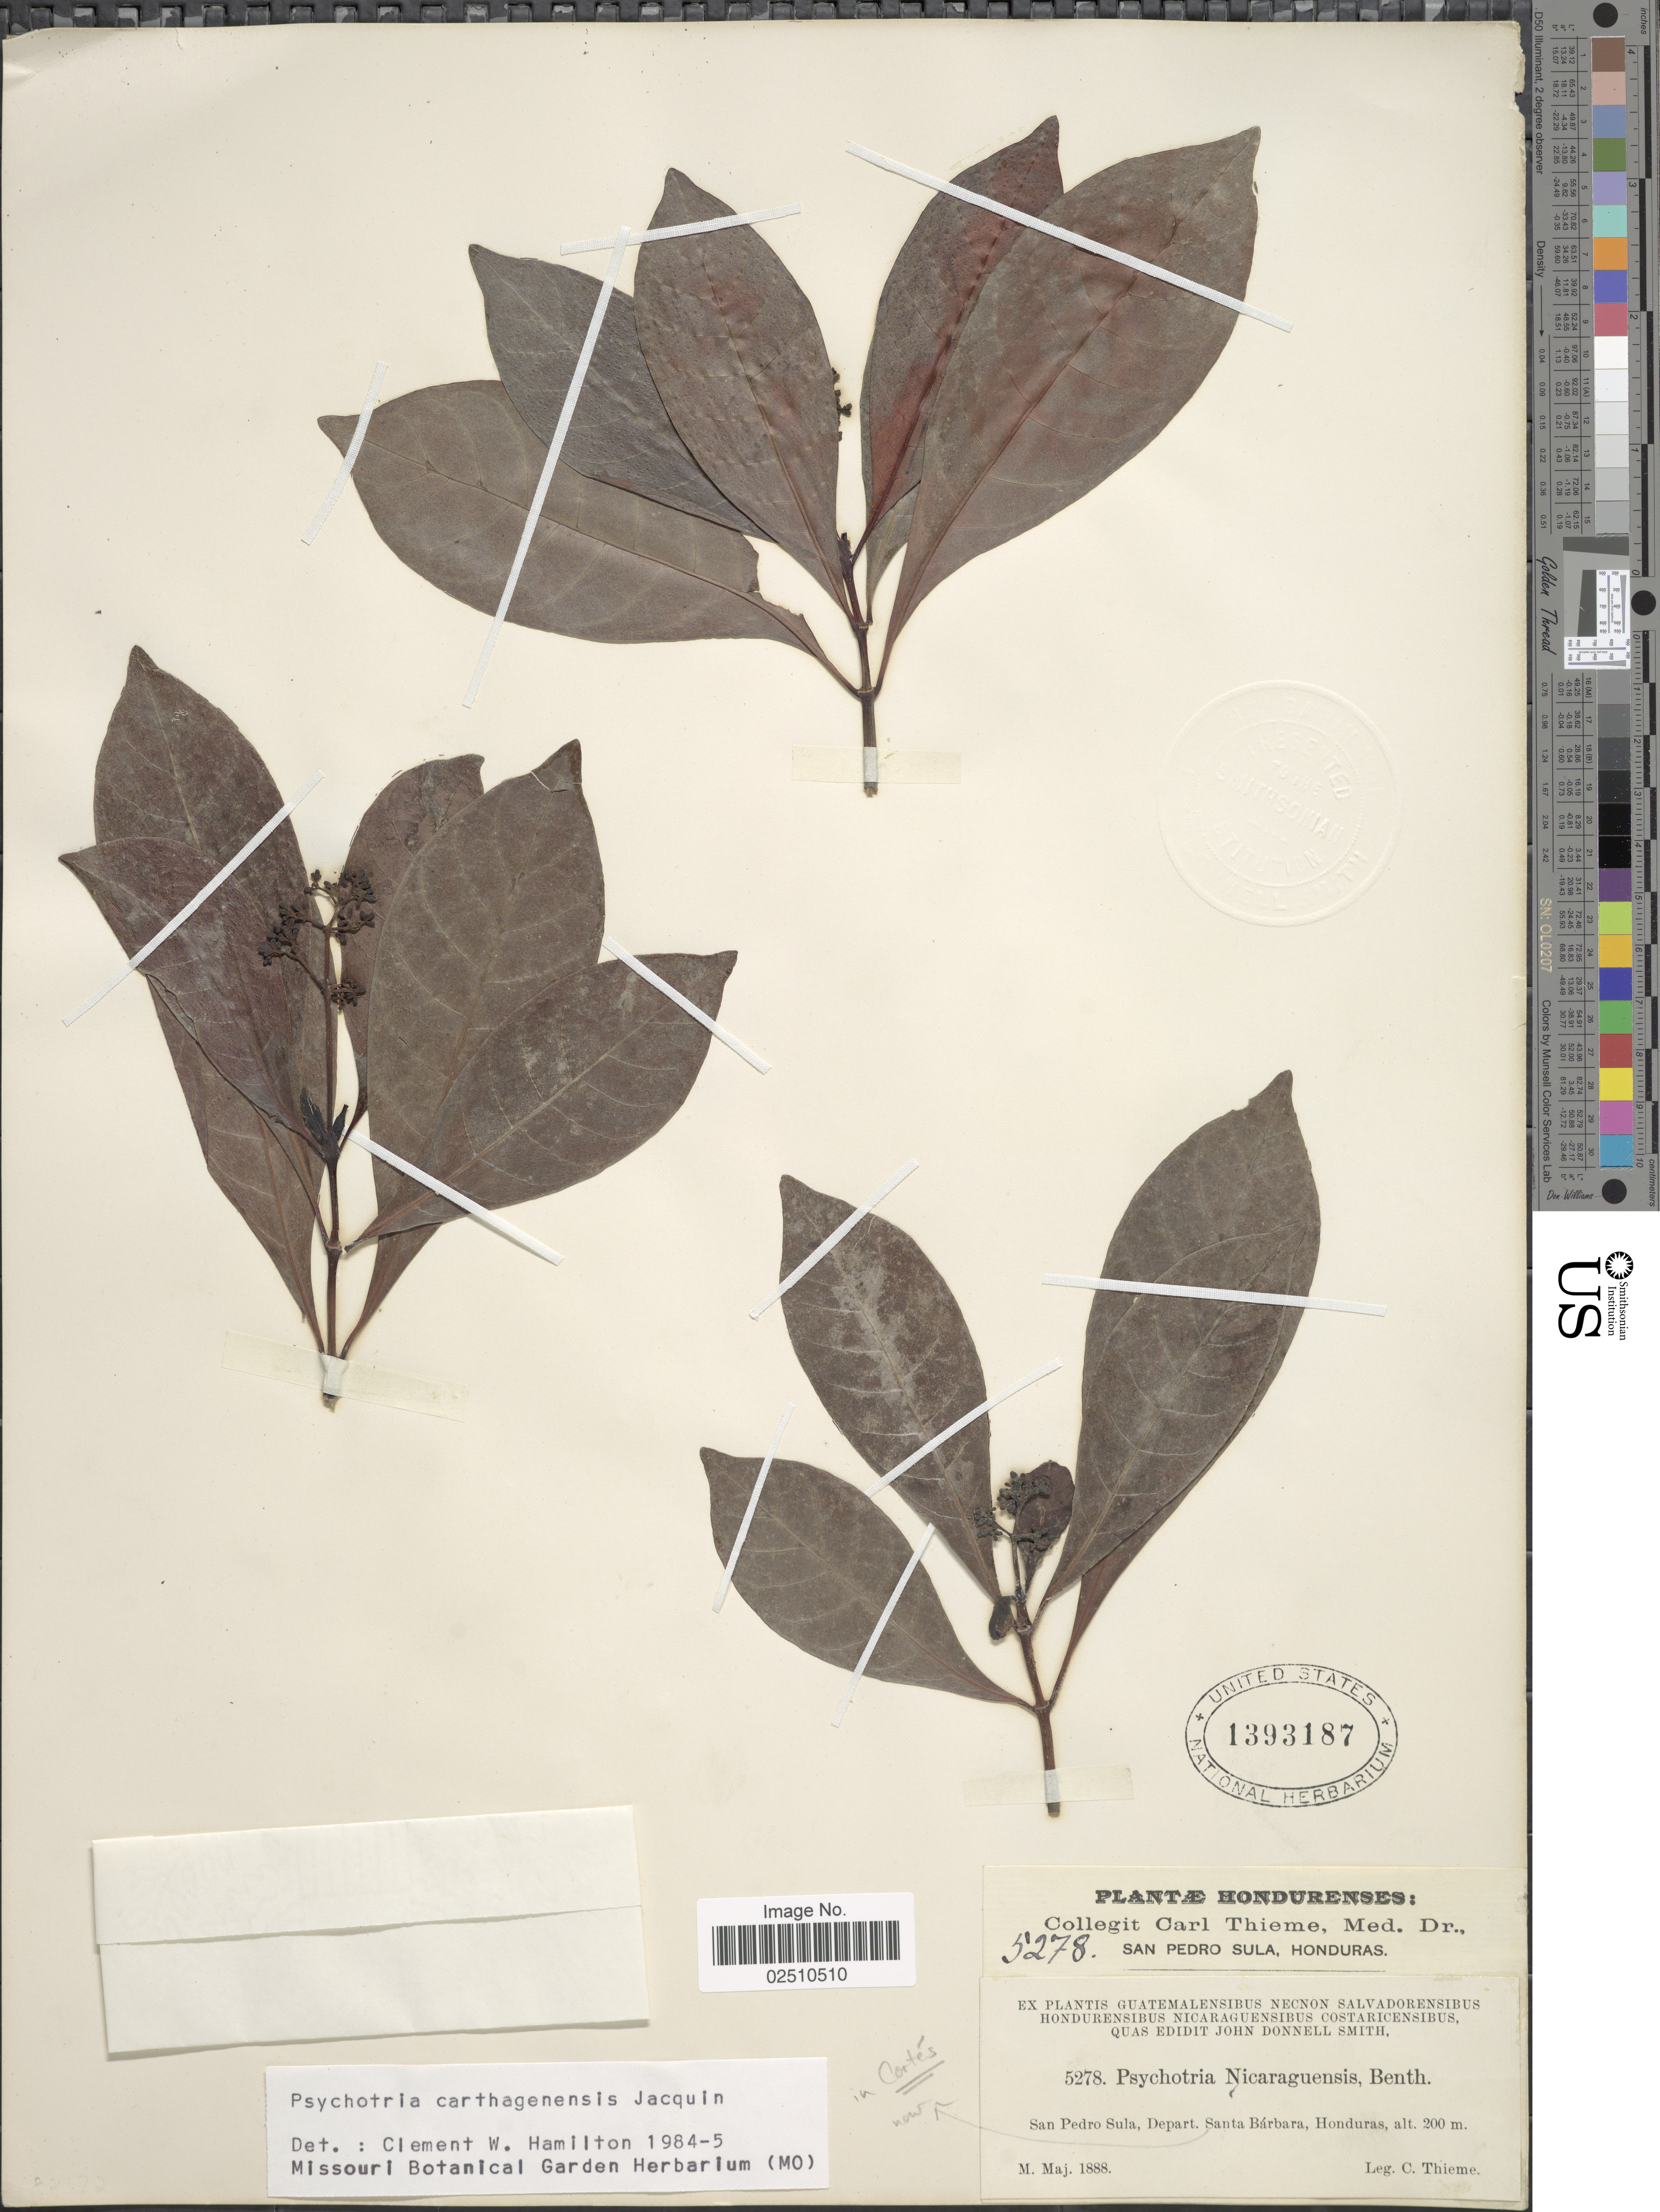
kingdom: Plantae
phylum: Tracheophyta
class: Magnoliopsida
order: Gentianales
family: Rubiaceae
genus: Psychotria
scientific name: Psychotria carthagenensis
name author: Jacq.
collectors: C. Thieme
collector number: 5278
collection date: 1888-05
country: Honduras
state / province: Cortés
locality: San Pedro Sula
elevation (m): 200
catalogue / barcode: US 1393187